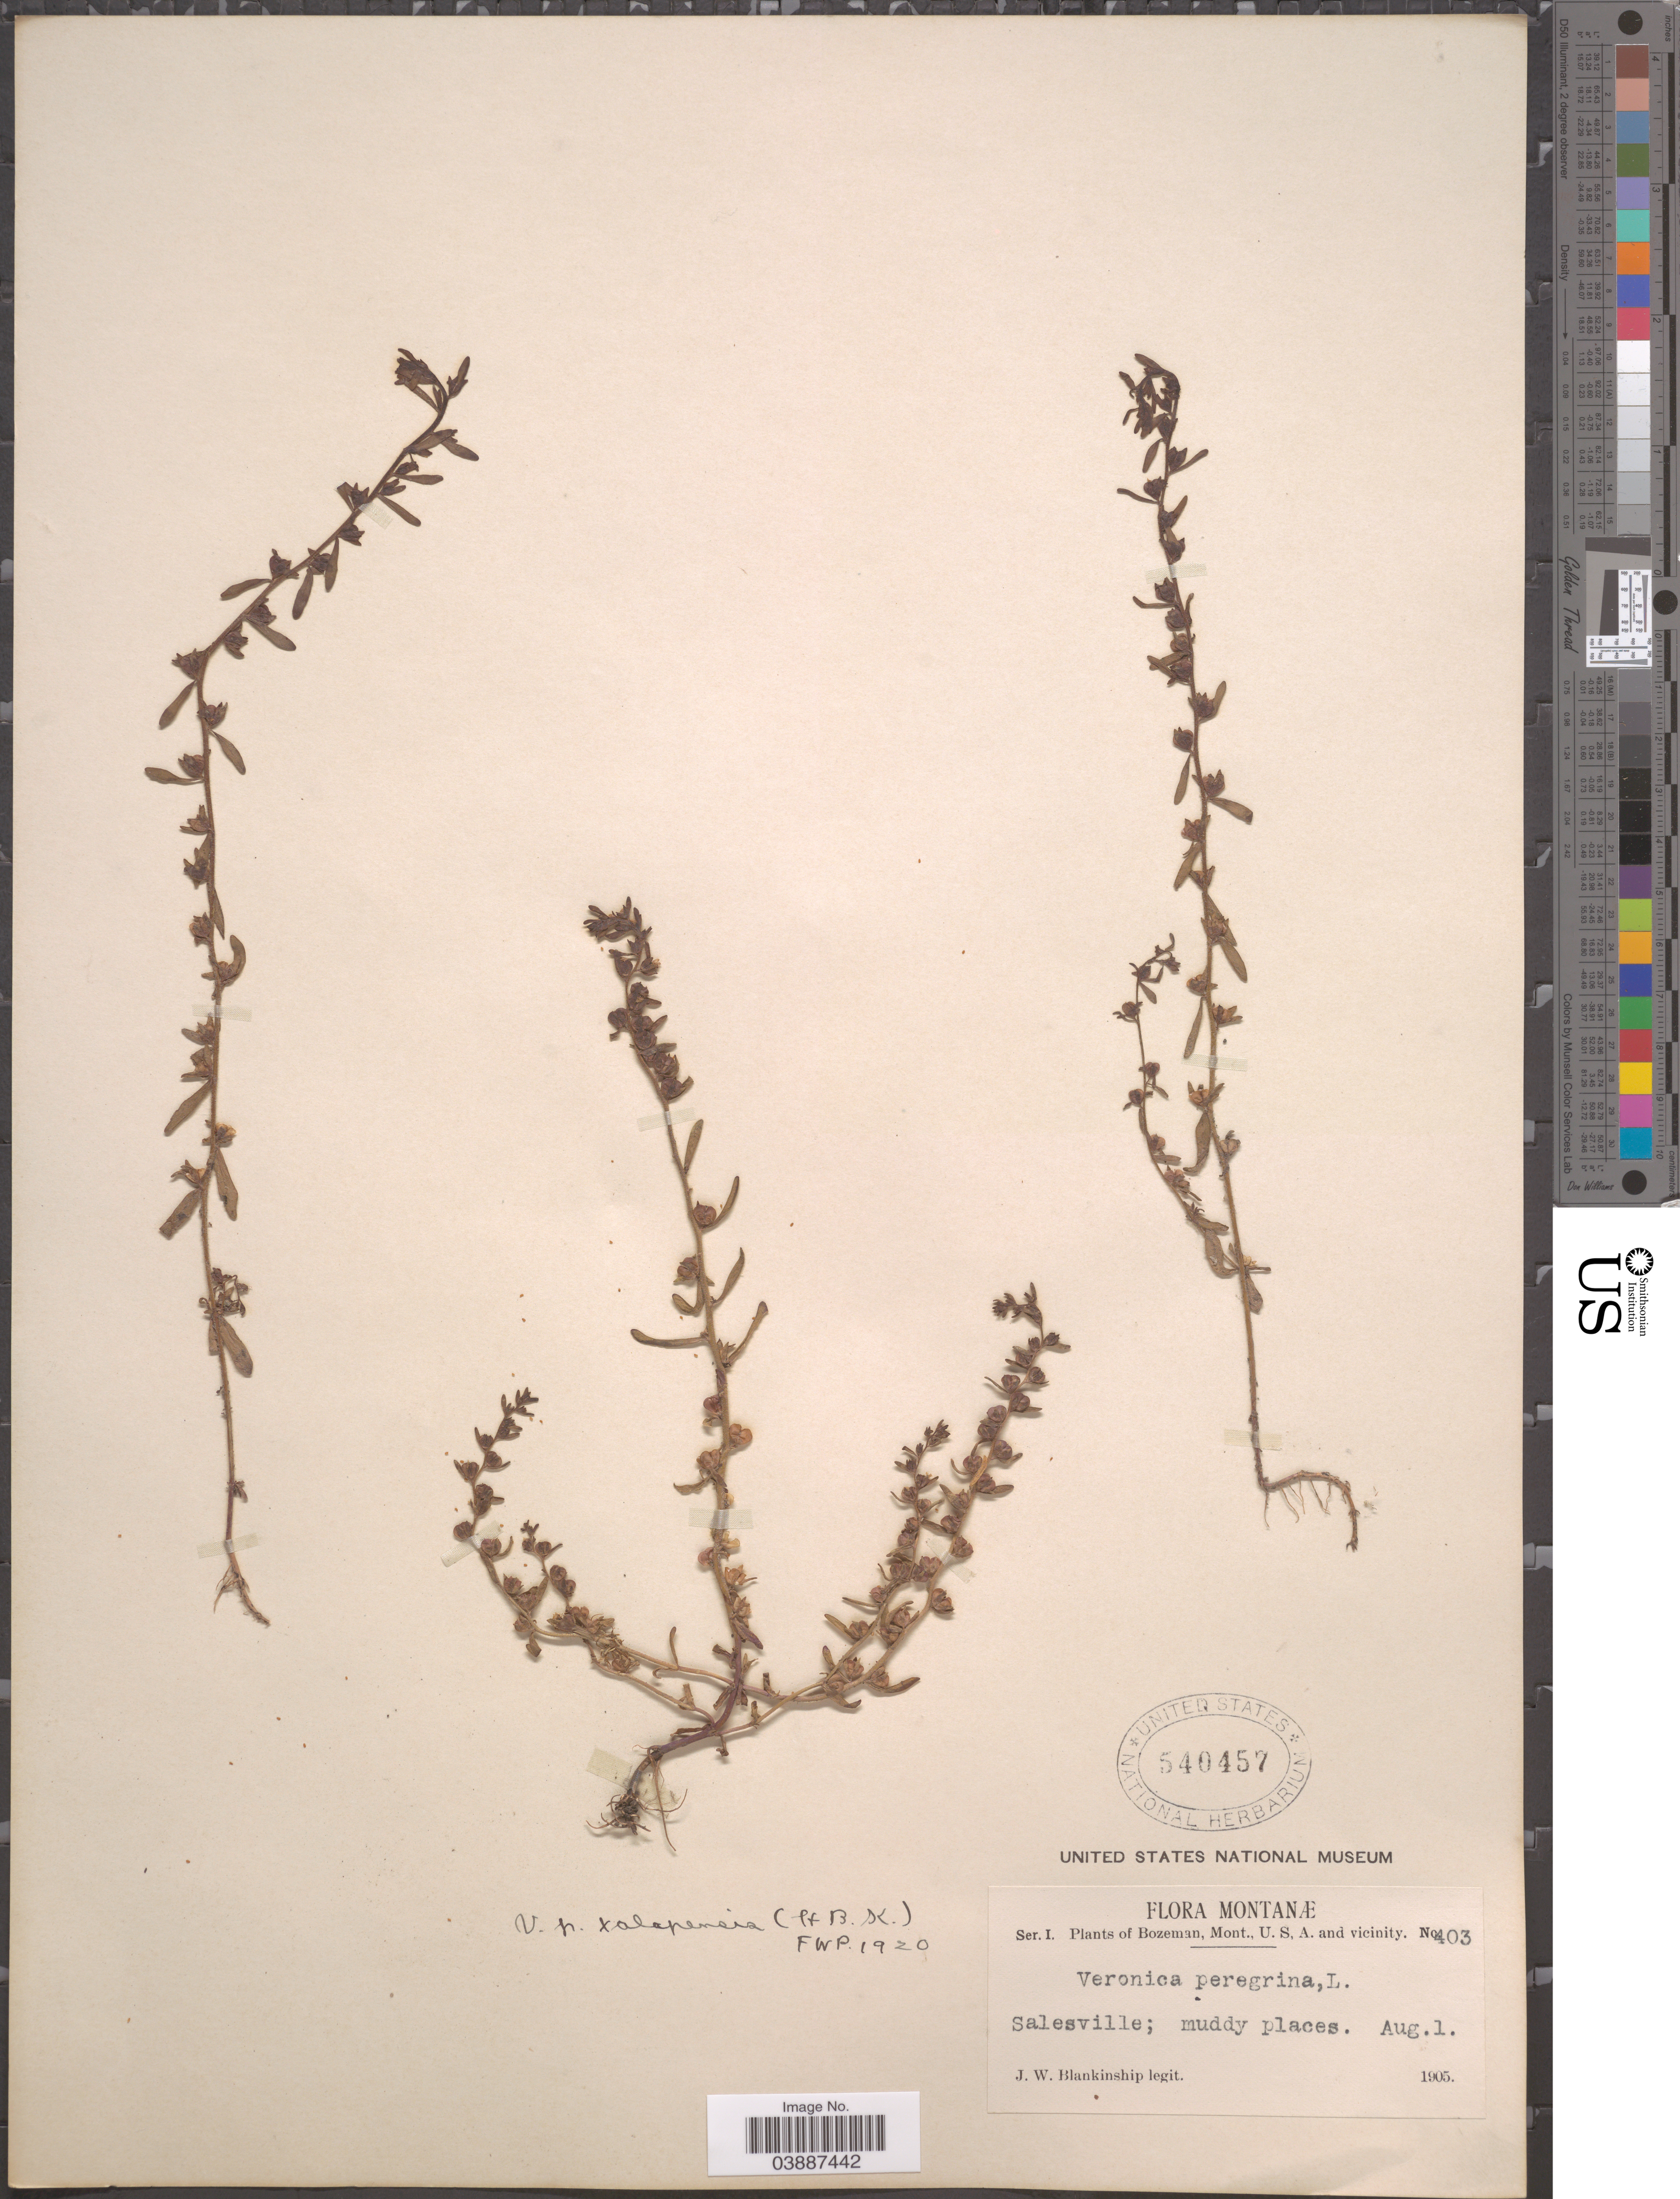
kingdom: Plantae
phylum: Tracheophyta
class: Magnoliopsida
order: Lamiales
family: Plantaginaceae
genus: Veronica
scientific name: Veronica peregrina var. xalapensis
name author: Kunth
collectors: J. W. Blankinship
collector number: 403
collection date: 1905-08-01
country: United States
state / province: Montana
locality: Bozeman, U.S.A and vicinity. Salesville.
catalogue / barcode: US 540457